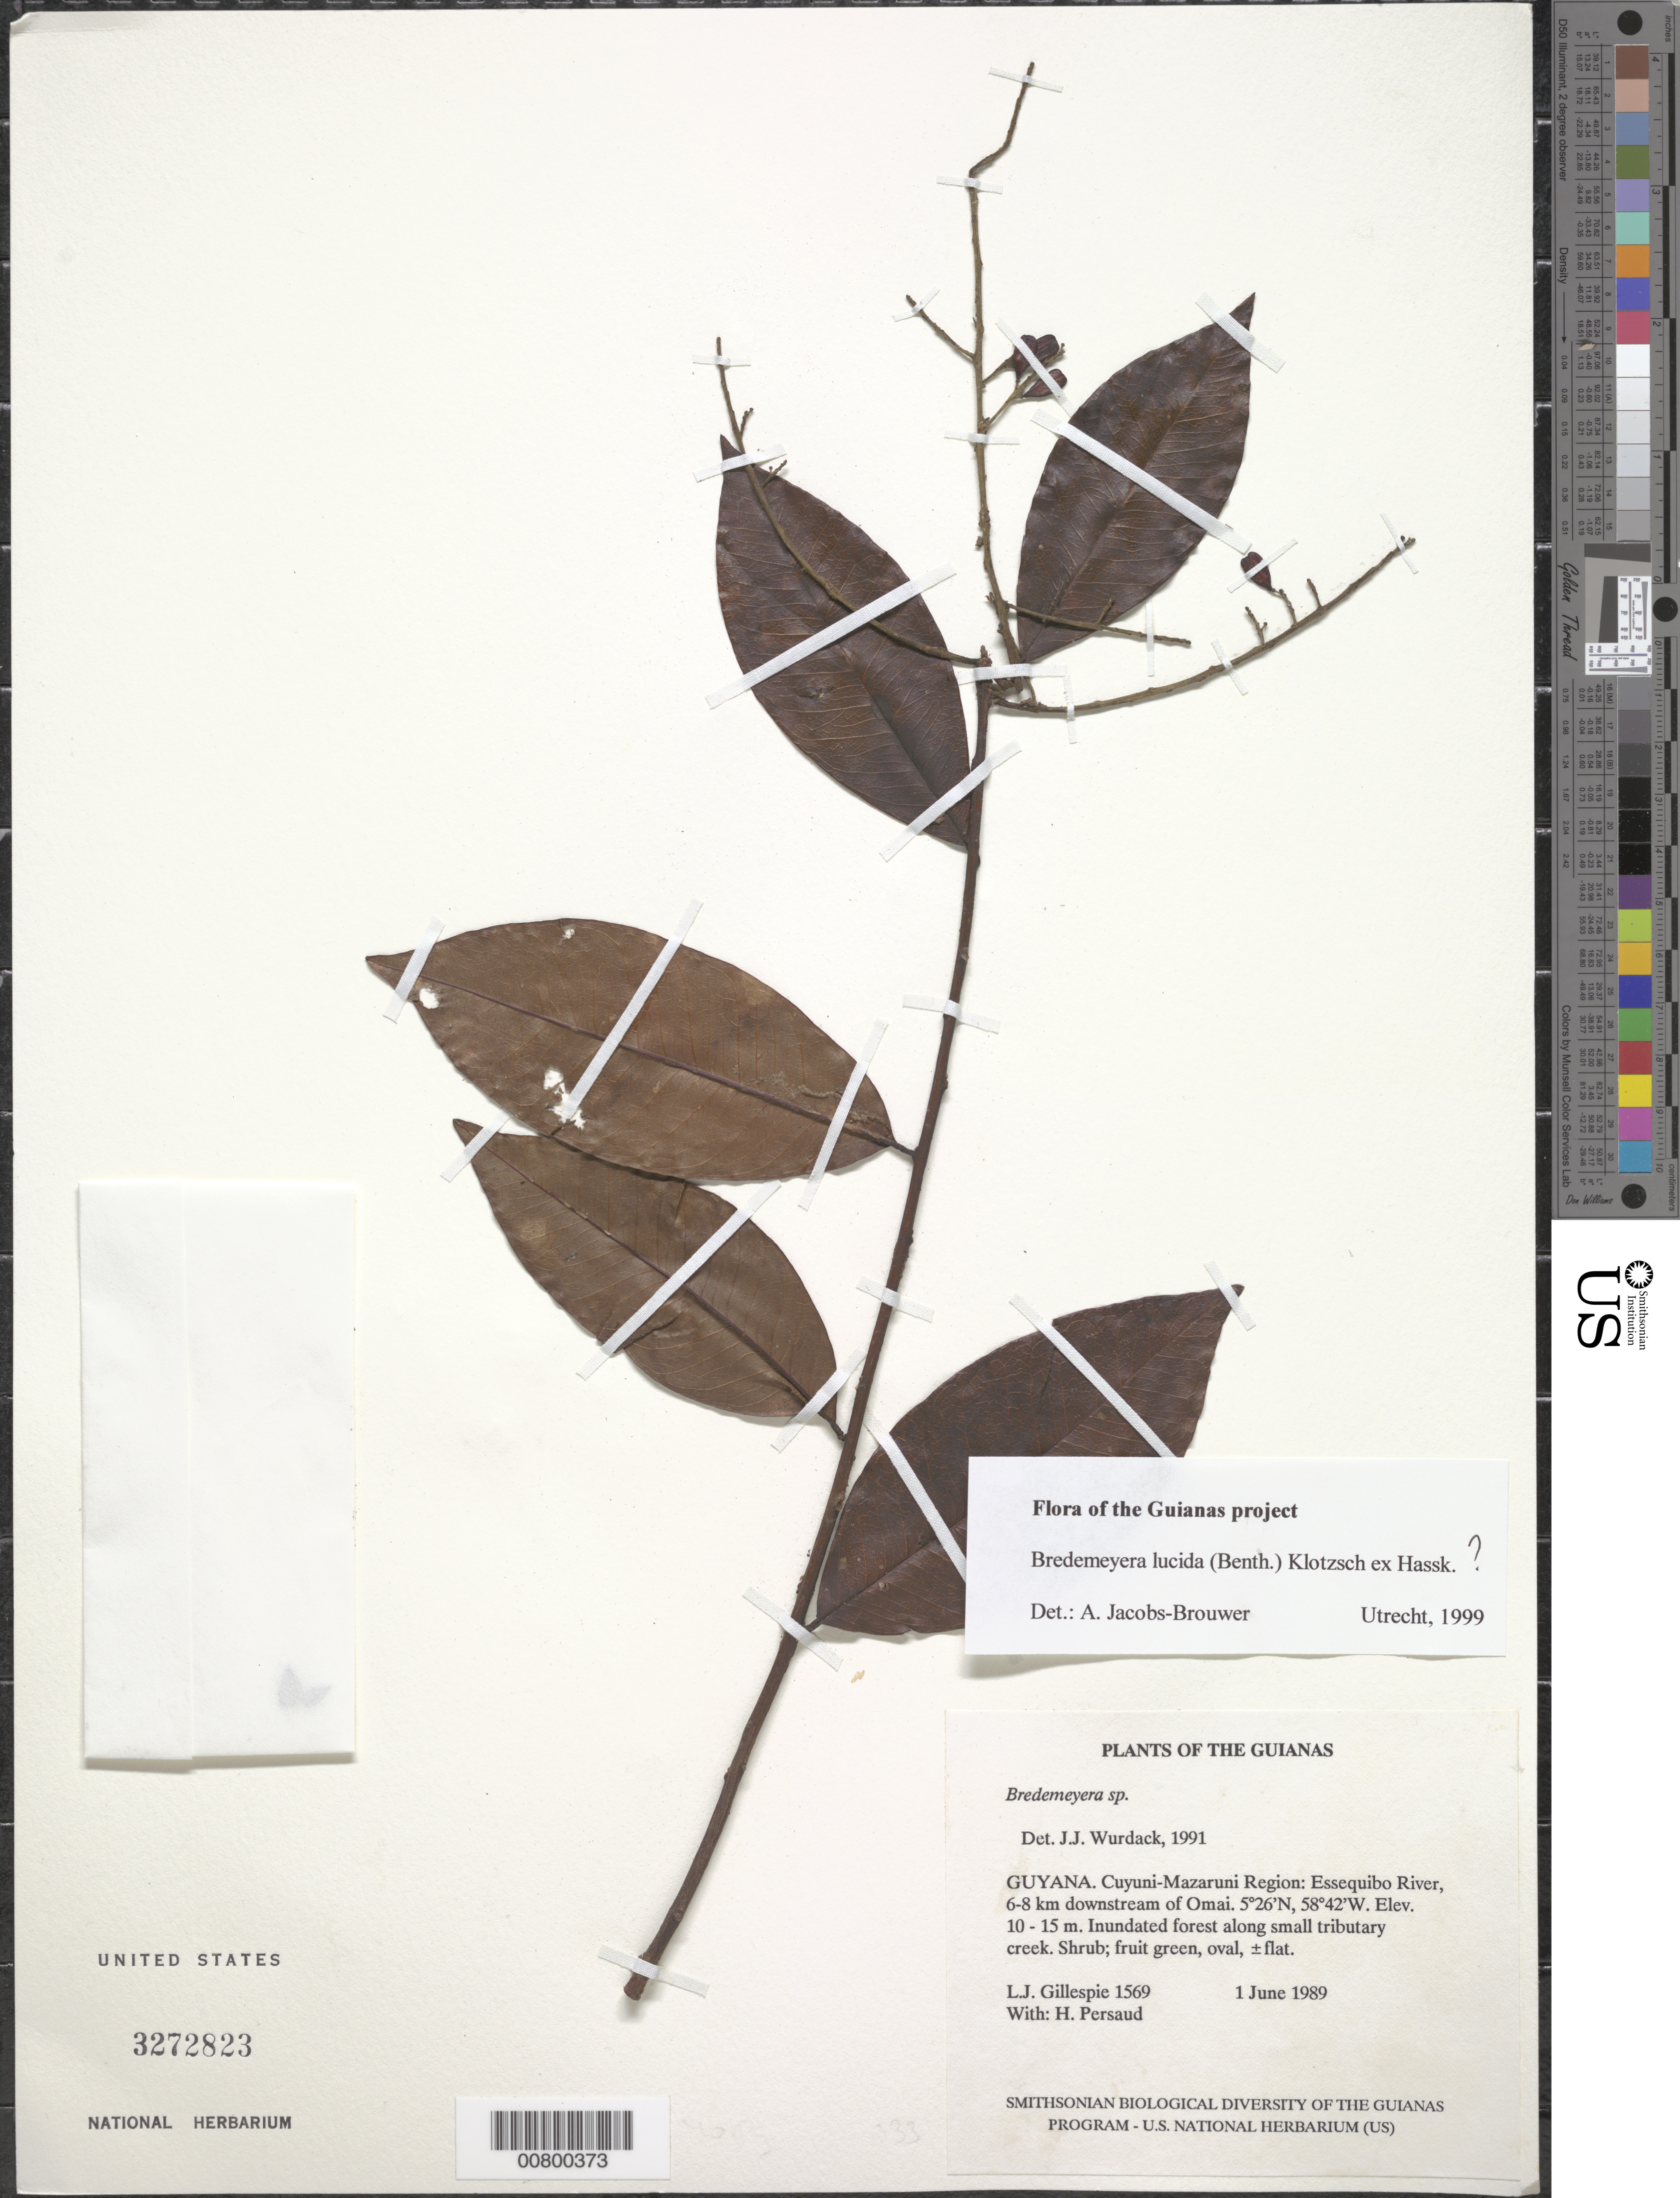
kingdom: Plantae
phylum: Tracheophyta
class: Magnoliopsida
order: Fabales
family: Polygalaceae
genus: Bredemeyera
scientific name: Bredemeyera lucida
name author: (Benth.) Klotzsch ex Hassk.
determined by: Jacobs-Brouwer, A.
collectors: L. J. Gillespie & H. Persaud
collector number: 1569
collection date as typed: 1 June 1989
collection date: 1989-06-01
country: Guyana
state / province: Cuyuni-Mazaruni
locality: Essequibo River, 6-8 km downstream of Omai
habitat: Inundated forest along small tributary creek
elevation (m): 10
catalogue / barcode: US 3272823